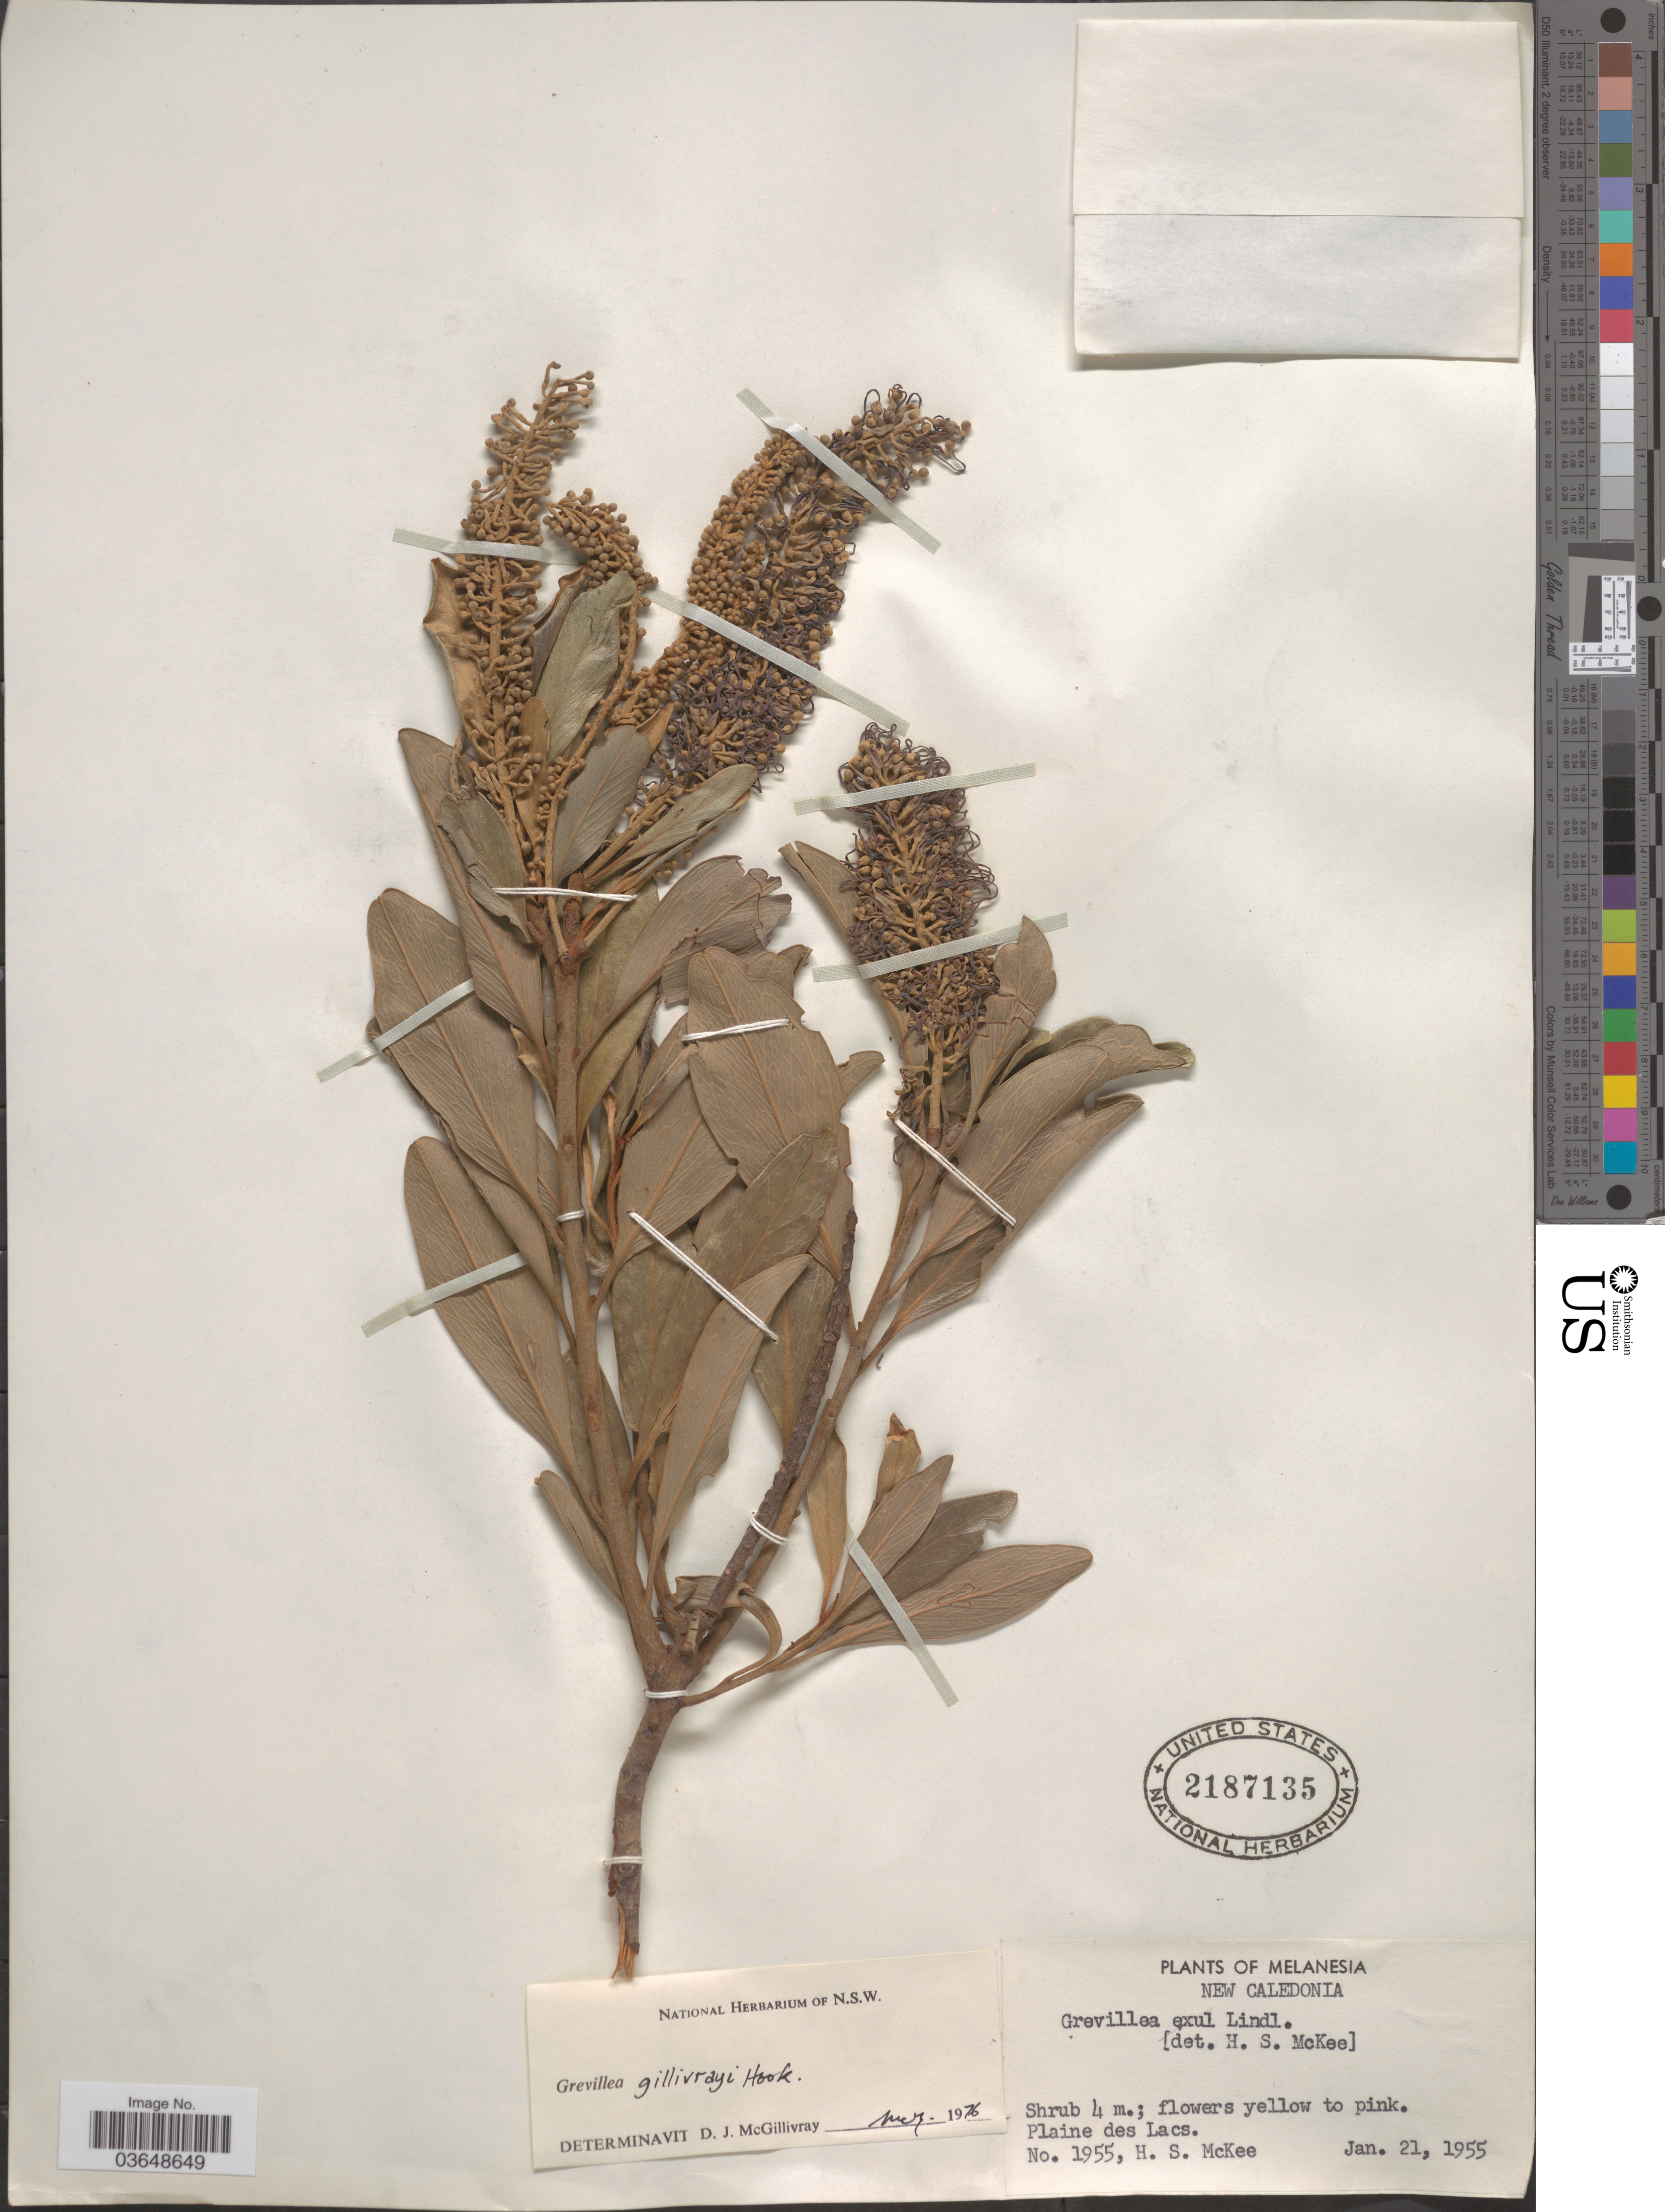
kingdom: Plantae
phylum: Tracheophyta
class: Magnoliopsida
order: Proteales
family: Proteaceae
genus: Grevillea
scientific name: Grevillea gillivrayi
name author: Hook.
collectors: H. S. McKee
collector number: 1955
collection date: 1955-01-21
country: New Caledonia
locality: Plaine des Lacs.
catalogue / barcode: US 2187135